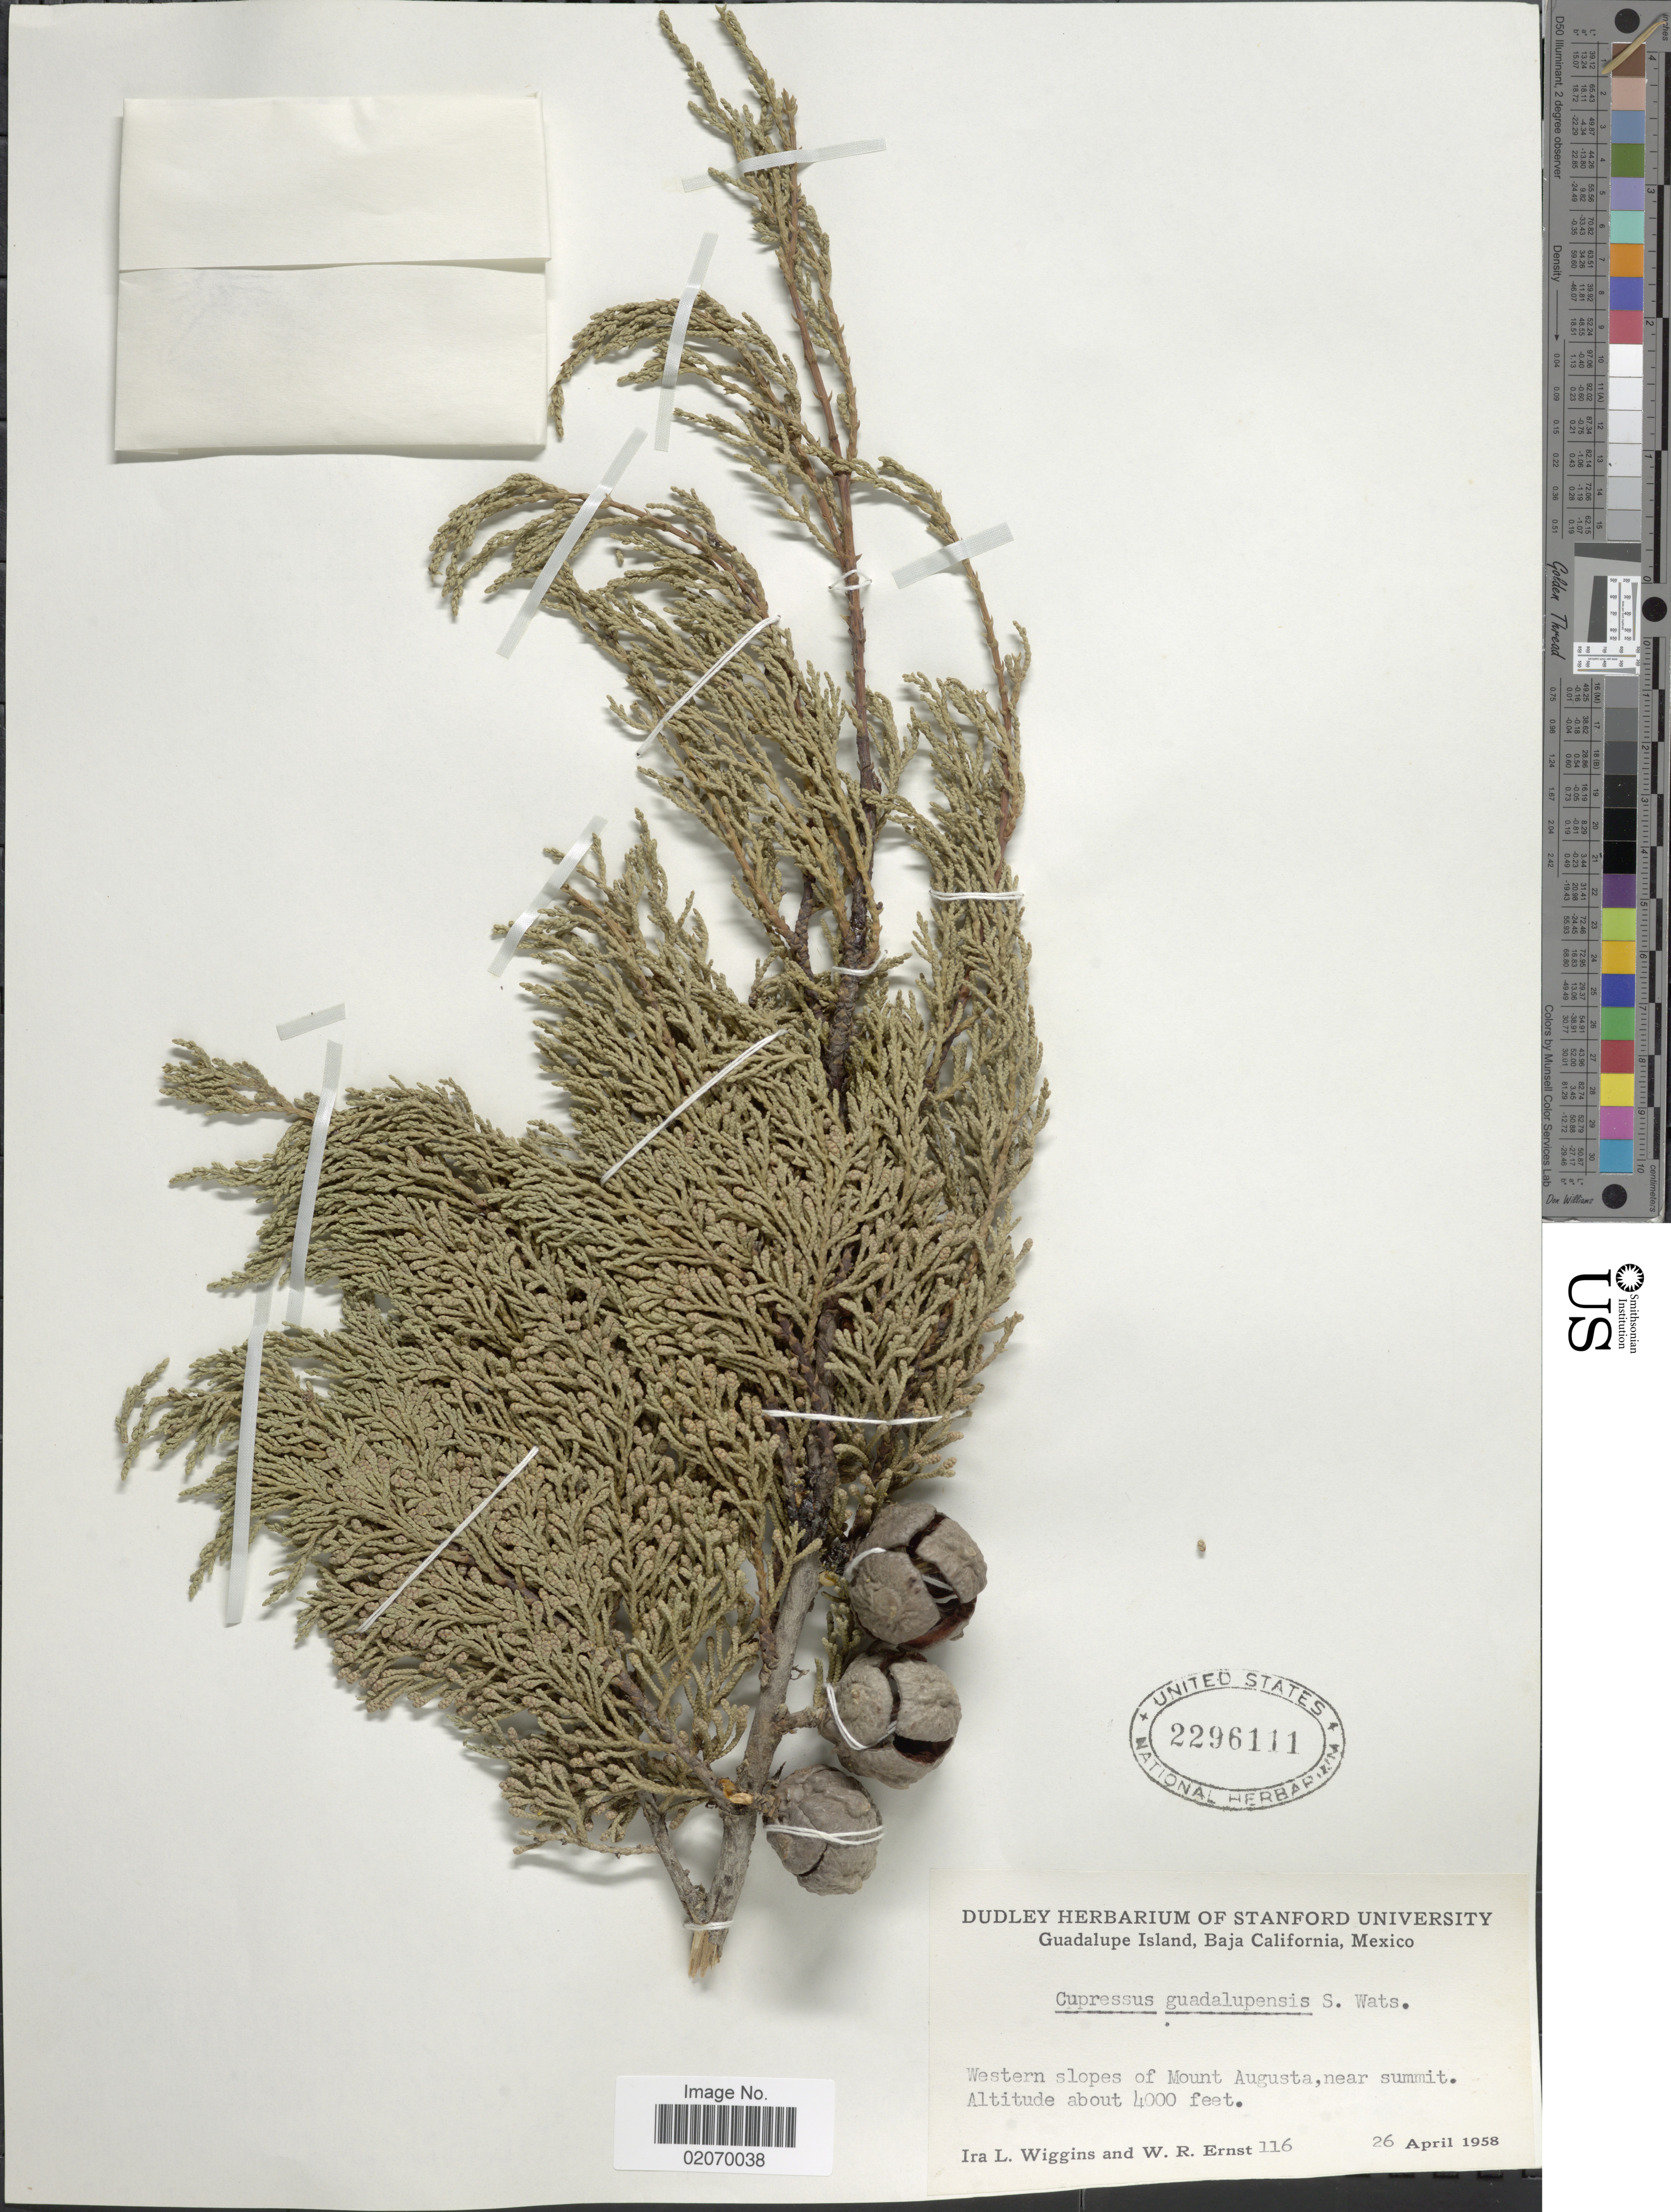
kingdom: Plantae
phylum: Tracheophyta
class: Pinopsida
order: Pinales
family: Cupressaceae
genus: Hesperocyparis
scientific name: Hesperocyparis guadalupensis (S. Watson) Bartel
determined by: (US) Smithsonian Institution - National Museum of Natural History - Department of Botany (UNITED STATES)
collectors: I. L. Wiggins & W. R. Ernst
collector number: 116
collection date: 1958-04-26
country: Mexico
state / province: Baja California Norte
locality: Guadalupe Island, western slopes of Mount Augusta, near summit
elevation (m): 1219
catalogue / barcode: US 2296111